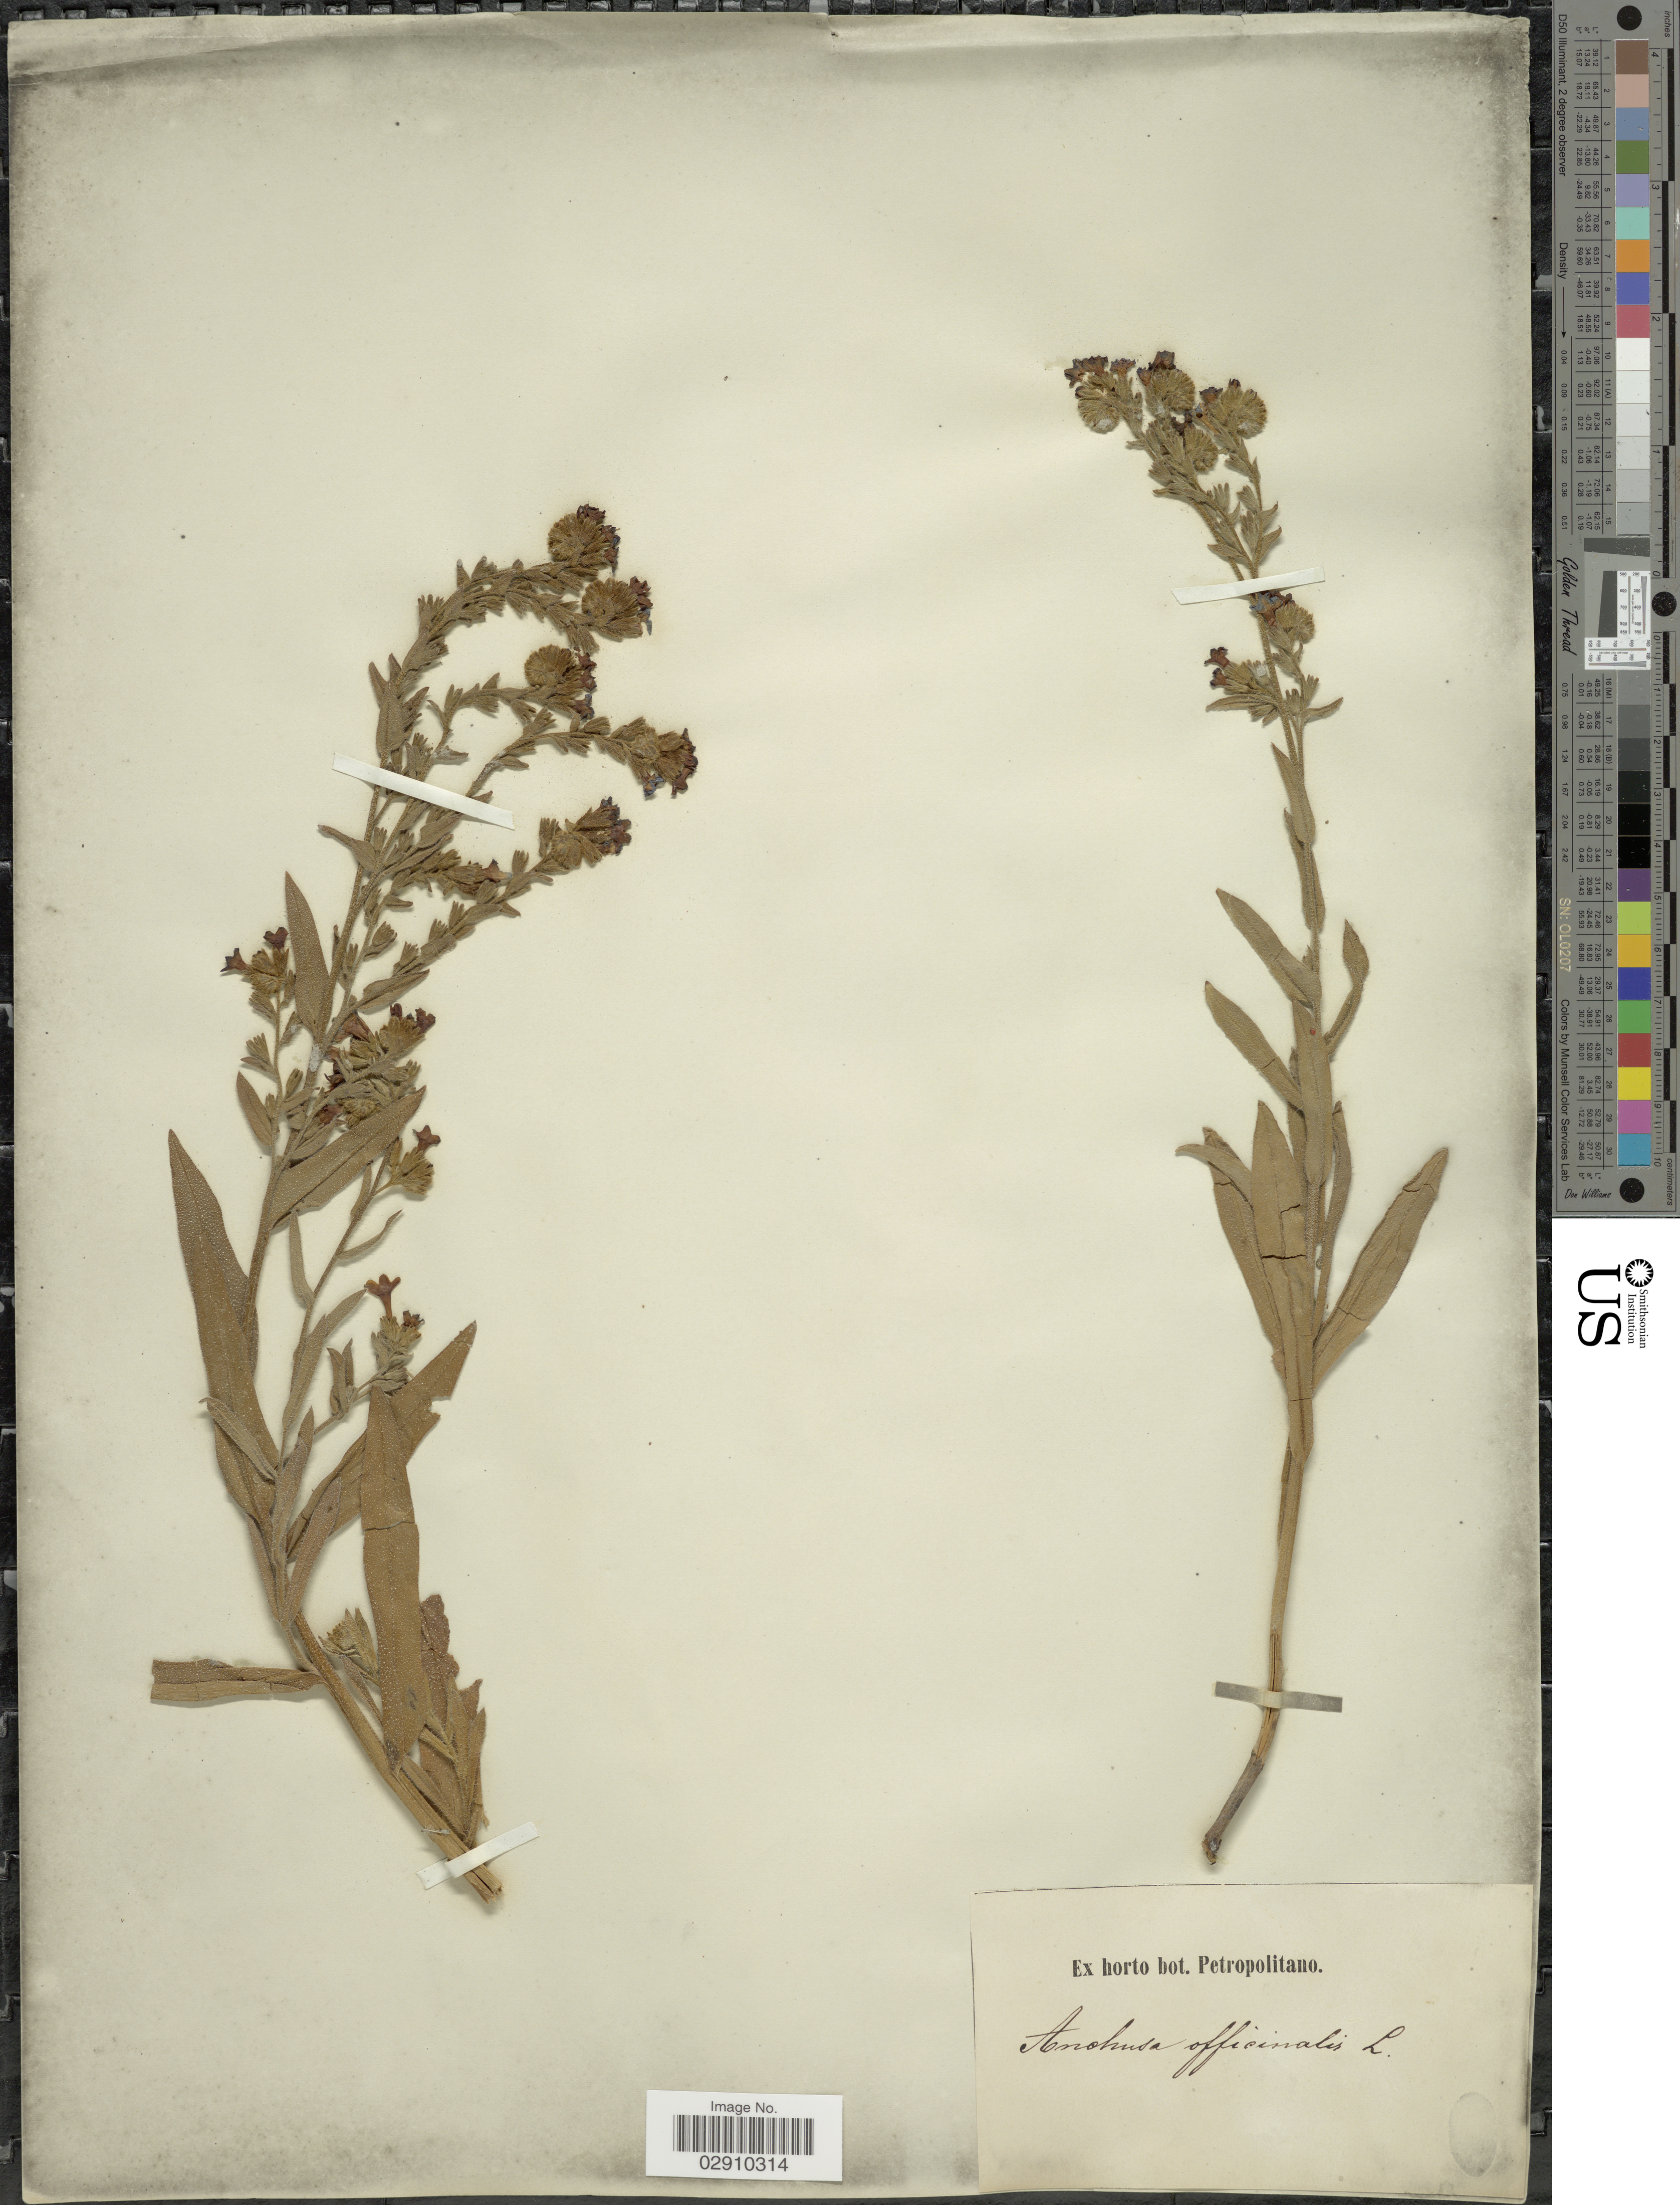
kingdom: Plantae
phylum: Tracheophyta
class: Magnoliopsida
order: Boraginales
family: Boraginaceae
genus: Anchusa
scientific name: Anchusa officinalis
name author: L.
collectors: ex Herb. bot. Petropolitano